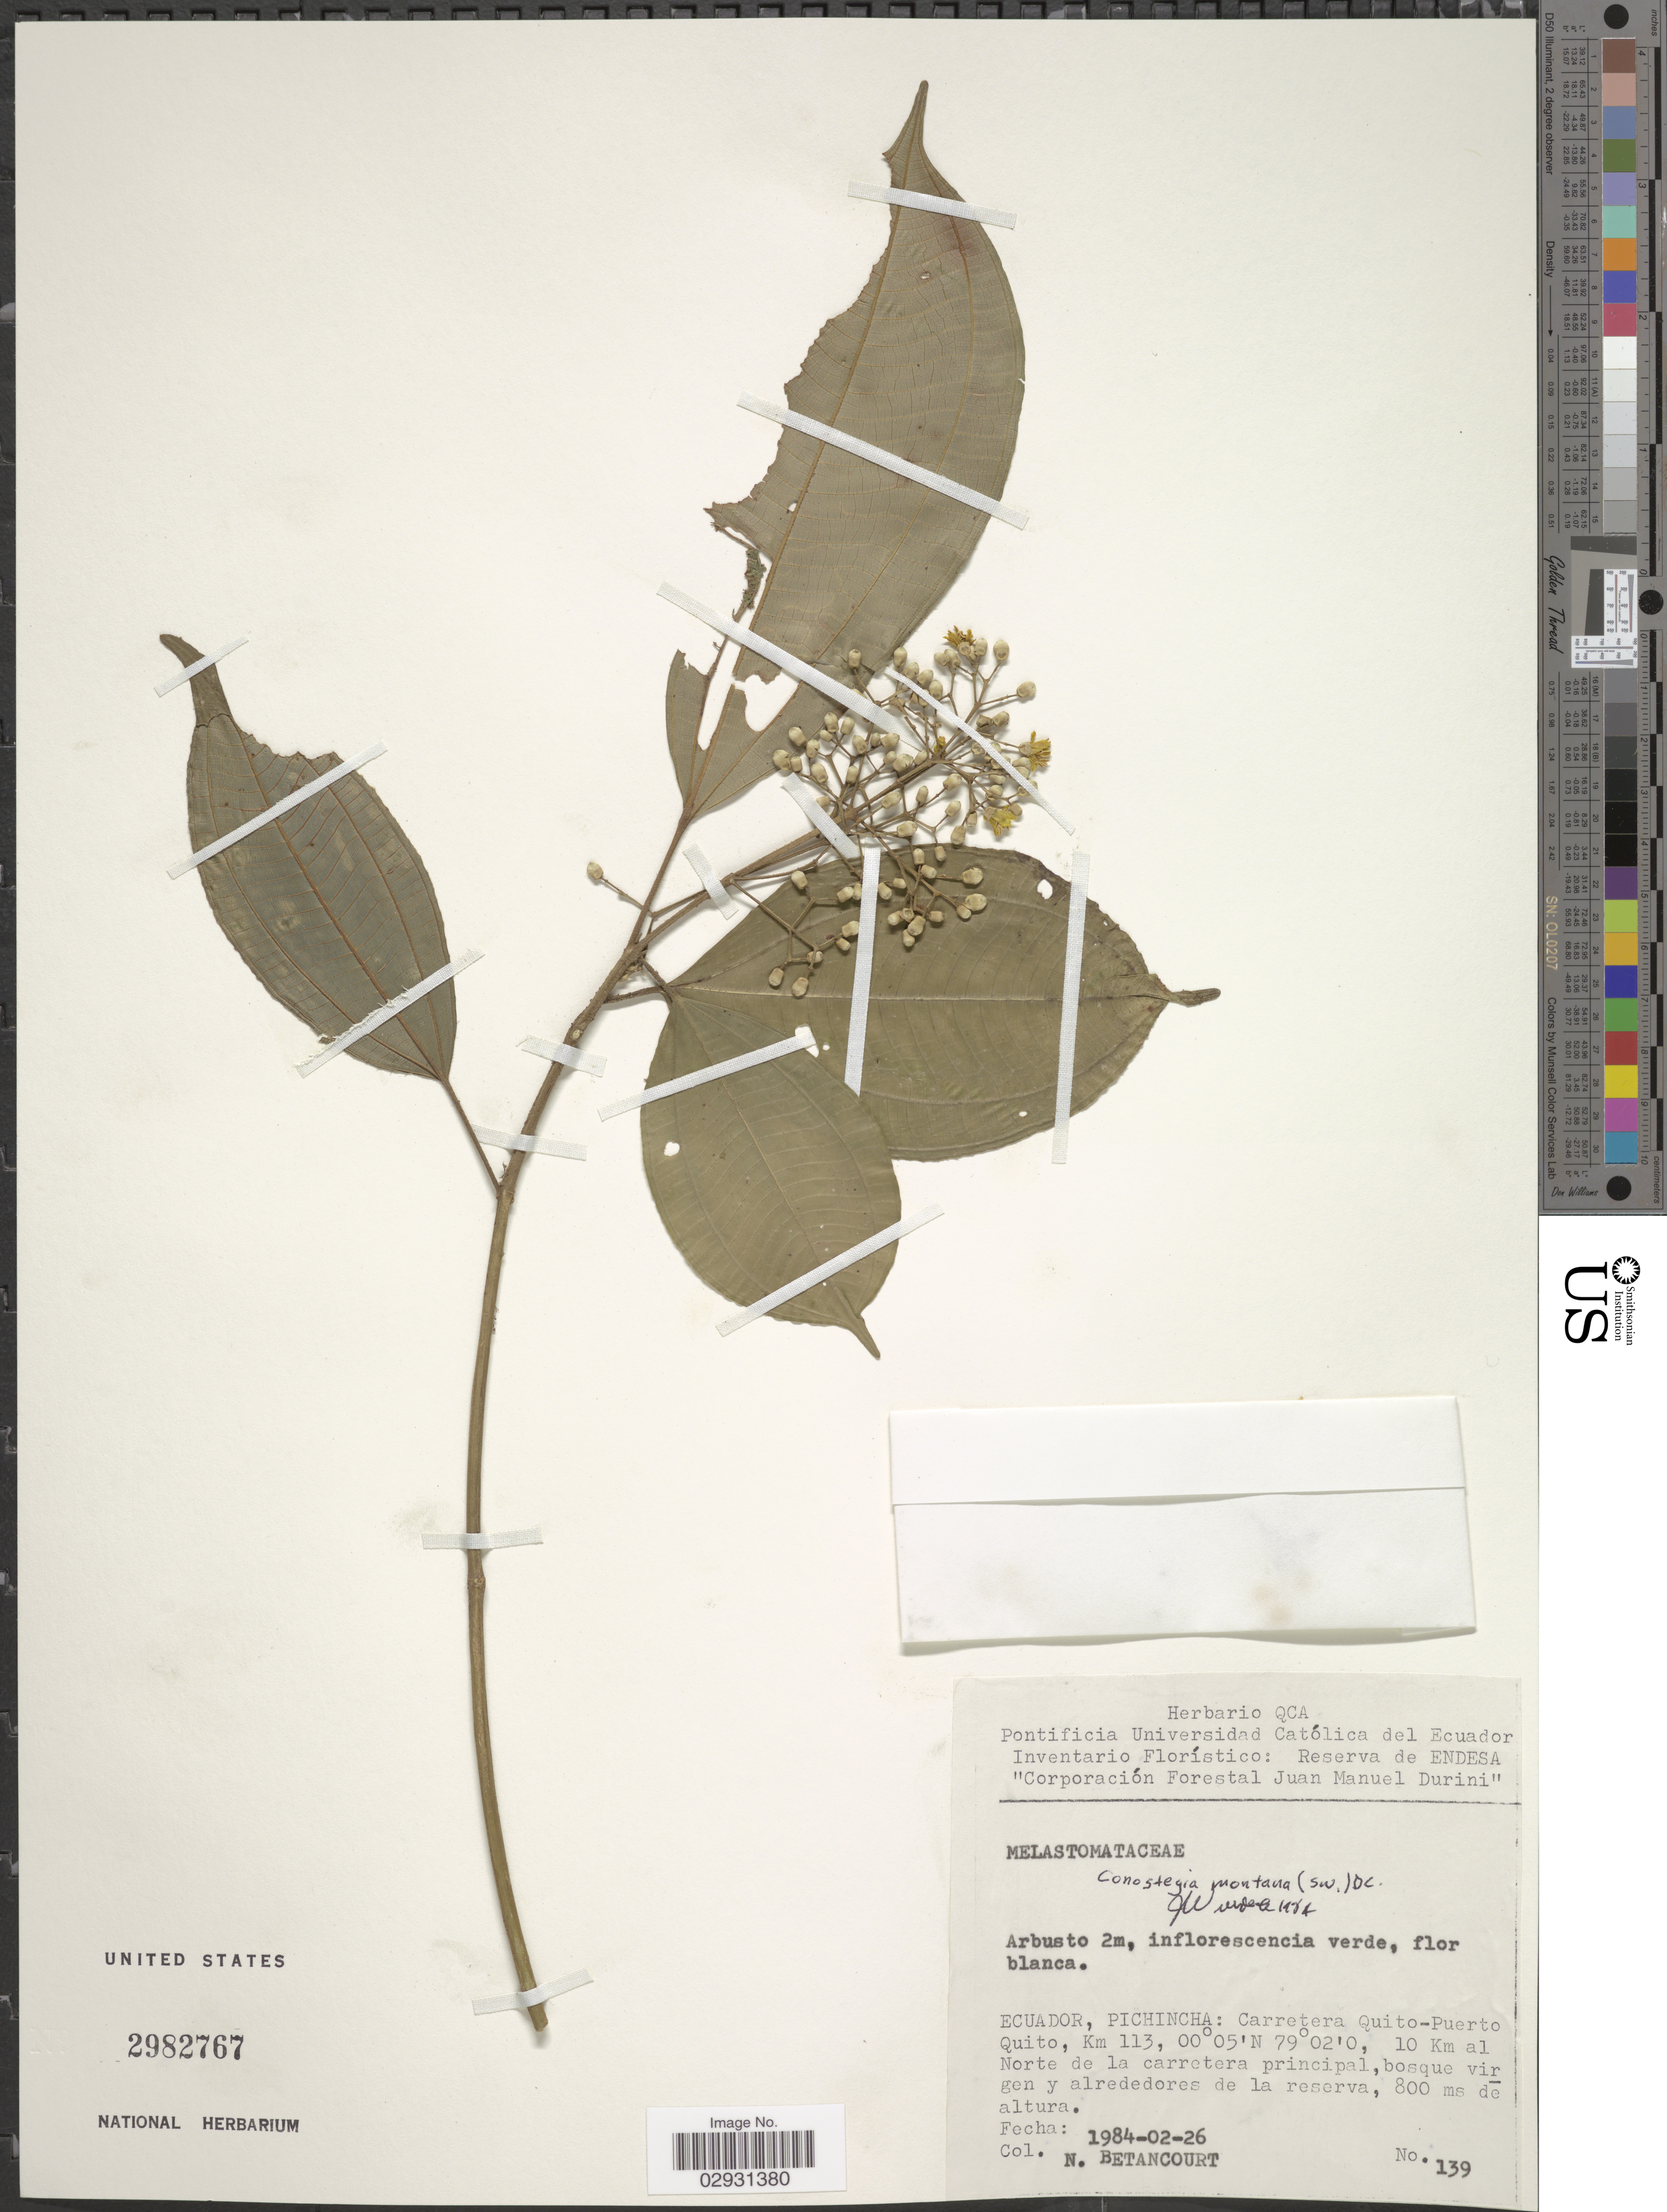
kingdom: Plantae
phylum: Tracheophyta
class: Magnoliopsida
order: Myrtales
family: Melastomataceae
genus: Conostegia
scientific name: Conostegia montana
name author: (Sw.) D. Don ex DC.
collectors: N. Betancourt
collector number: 139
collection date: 1984-02-26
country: Ecuador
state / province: Pichincha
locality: Carretera Quito-Puerto Quito, Km 113. 10 Km al Norte de la carretera principal, bosque virgen y alrededores de la reserva.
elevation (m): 800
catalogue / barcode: US 2982767